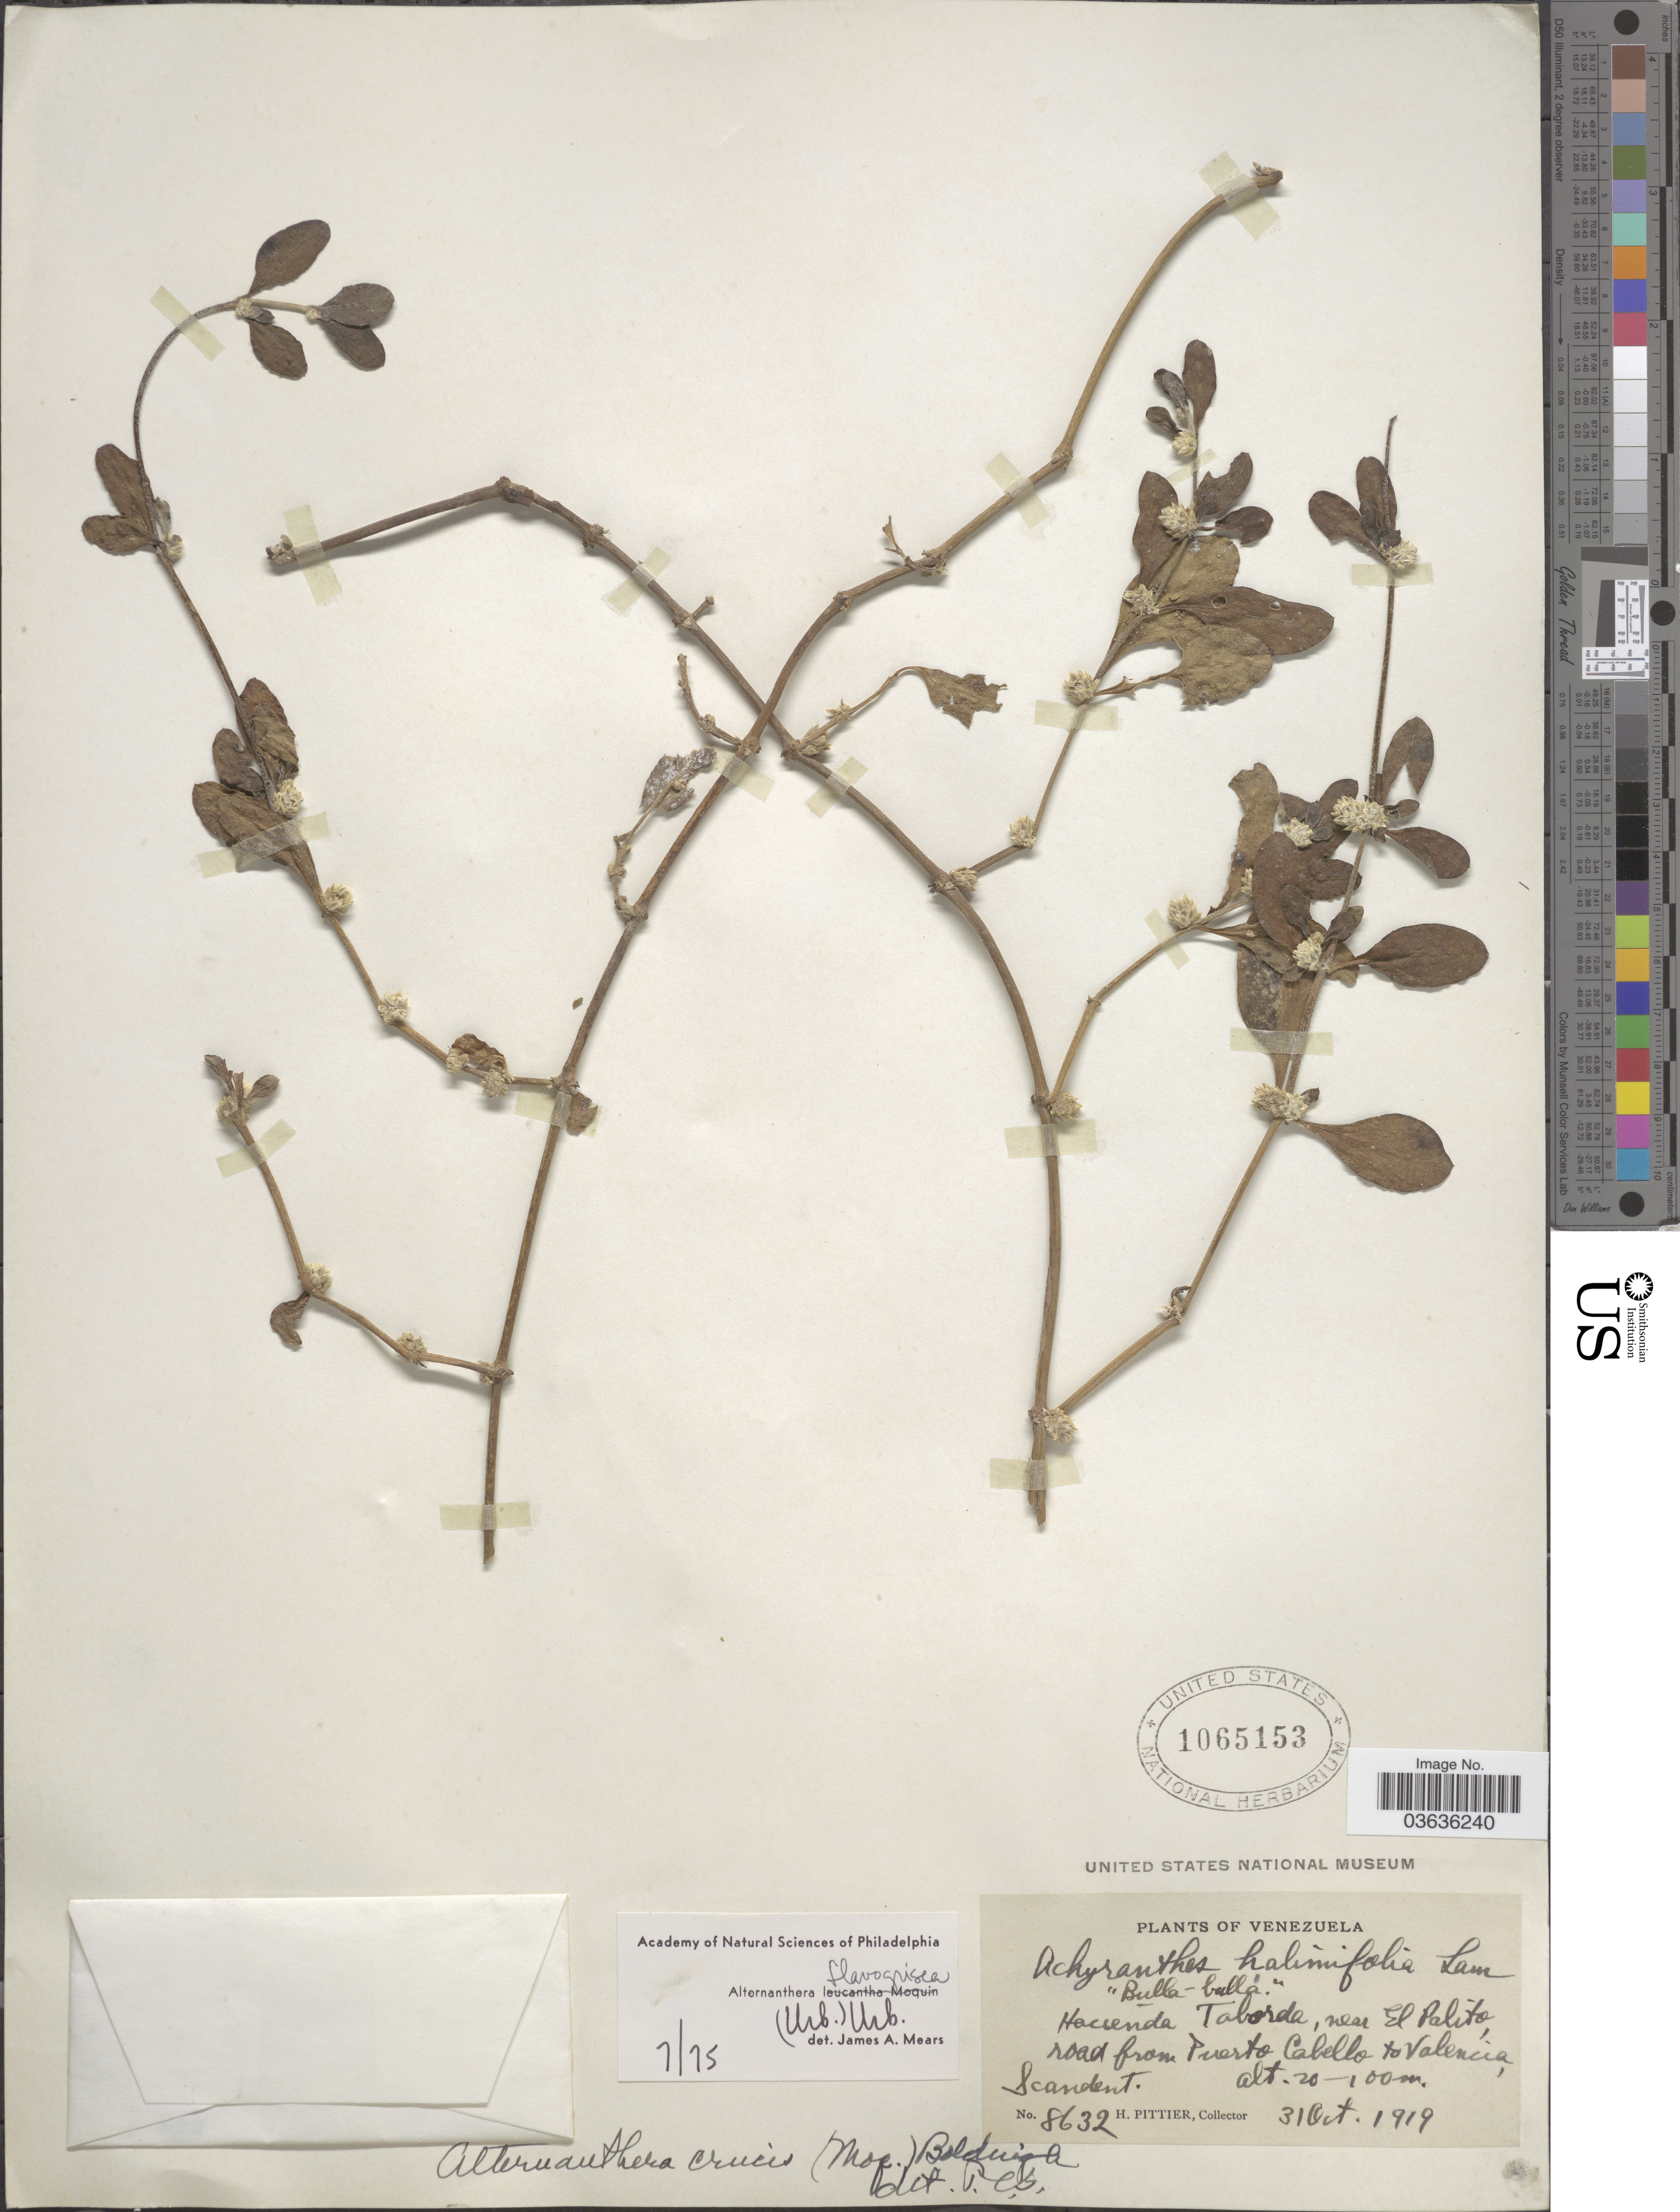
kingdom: Plantae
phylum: Tracheophyta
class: Magnoliopsida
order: Caryophyllales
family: Amaranthaceae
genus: Alternanthera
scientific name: Alternanthera flavogrisea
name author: Urb.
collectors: H. F. Pittier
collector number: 8632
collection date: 1919-10-31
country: Venezuela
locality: Hacienda Taborda, near El Palito, road from Puerto Cabello to Valencia.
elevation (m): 20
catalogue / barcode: US 1065153